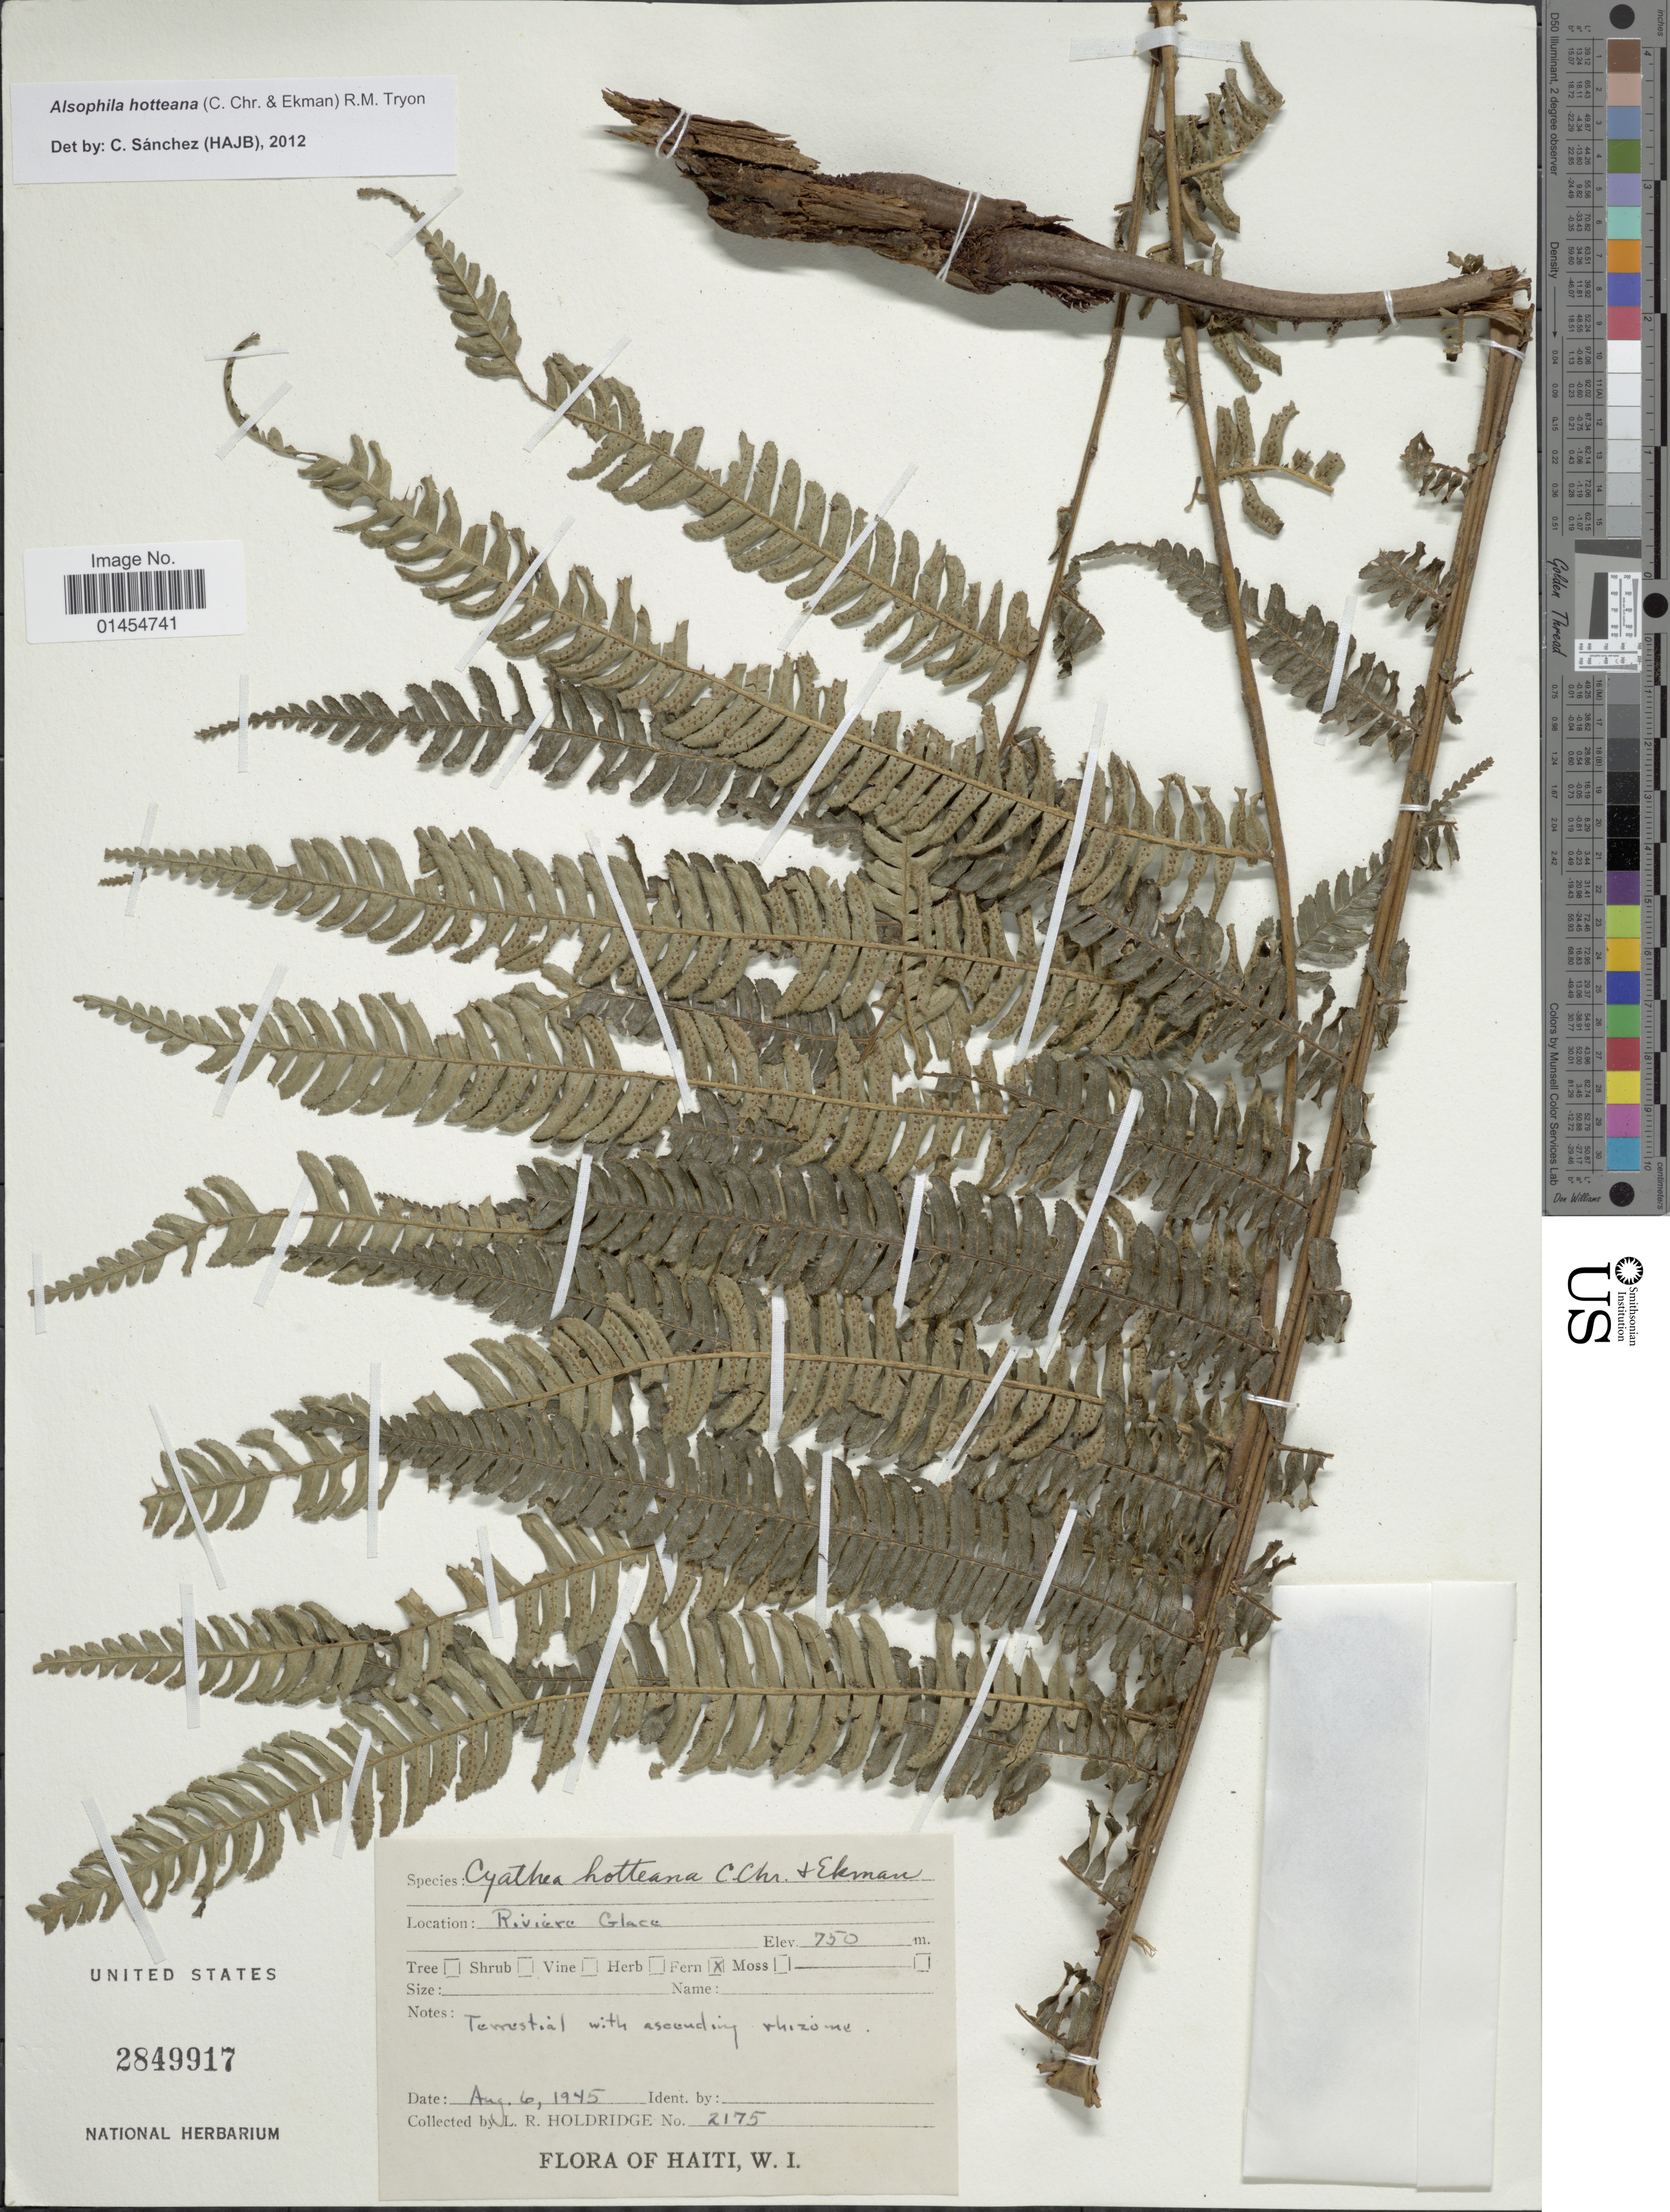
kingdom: Plantae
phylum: Tracheophyta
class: Polypodiopsida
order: Cyatheales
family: Cyatheaceae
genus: Alsophila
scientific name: Alsophila hotteana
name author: (C. Chr. & Ekman) R.M. Tryon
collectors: L. Holdridge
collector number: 2175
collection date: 1945-08-06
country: Haiti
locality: Riviere Glace.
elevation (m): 750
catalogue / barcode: US 2849917